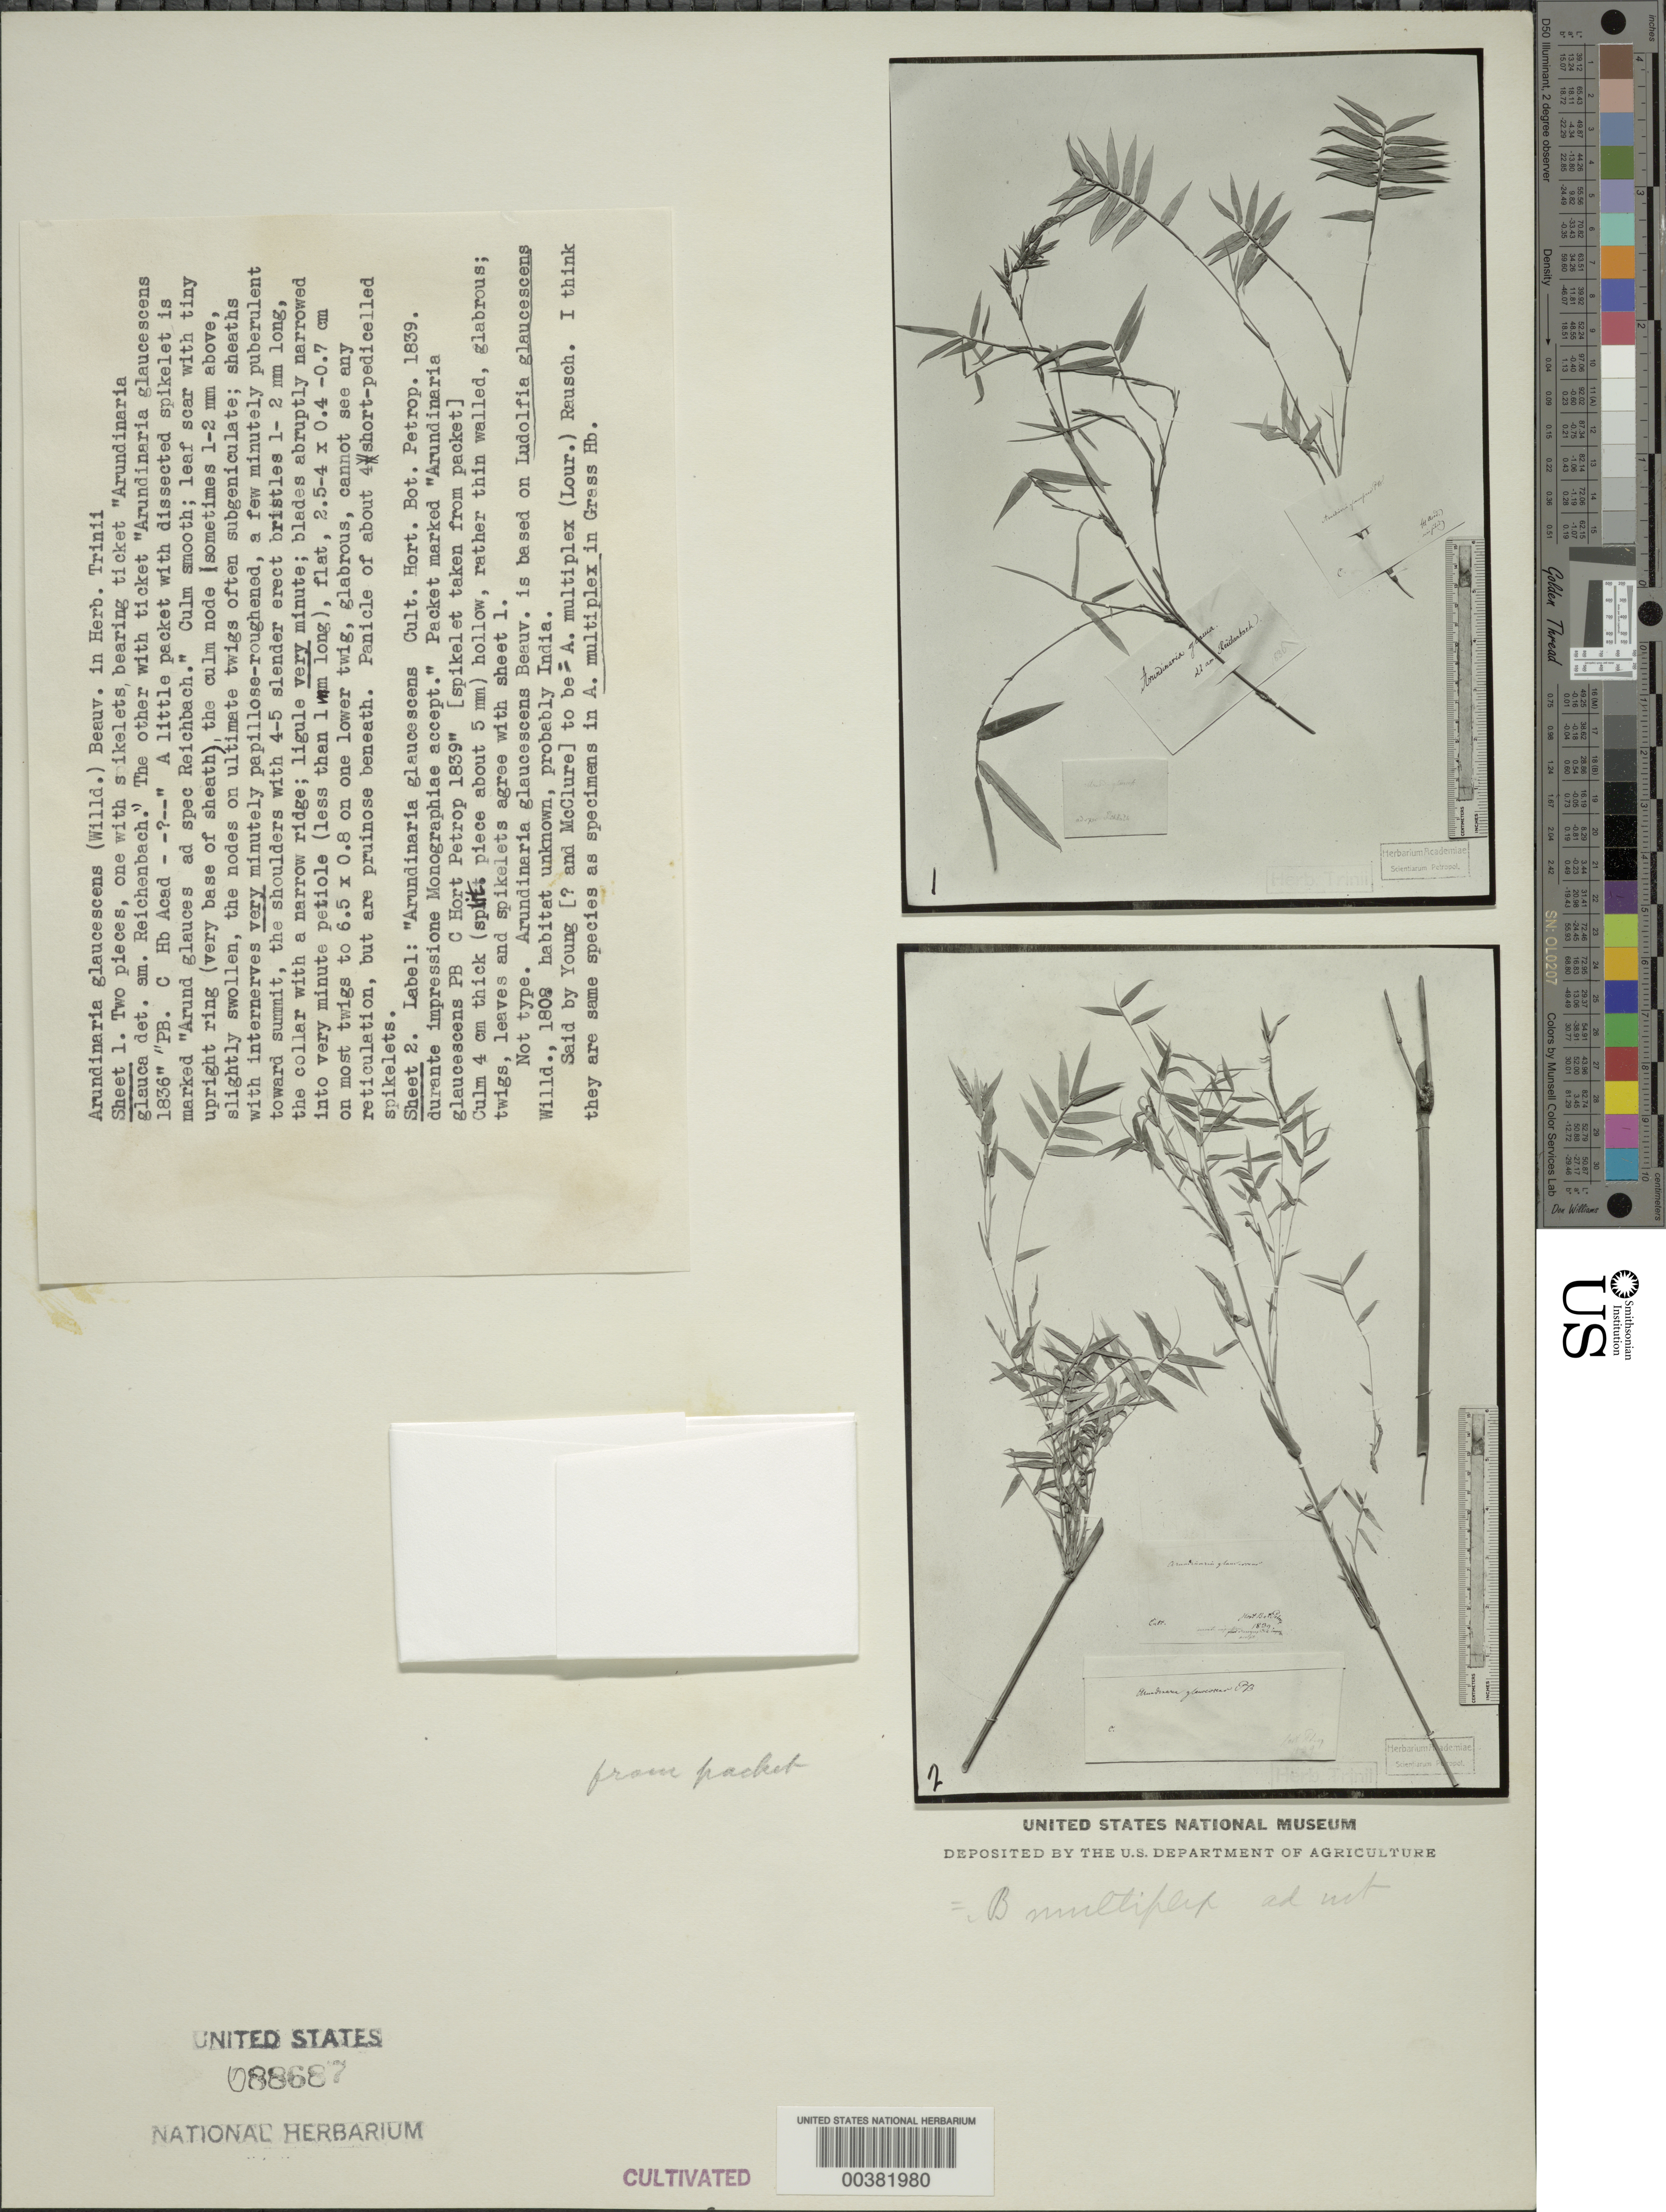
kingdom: Plantae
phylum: Tracheophyta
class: Liliopsida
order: Poales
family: Poaceae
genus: Bambusa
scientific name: Bambusa multiplex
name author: (Lour.) Raeusch. ex Schult. & Schult. f.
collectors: T. R. Soderstrom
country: India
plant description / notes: Collected from cultivation in Hort. Bot. Petrop. 1839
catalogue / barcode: US 88687